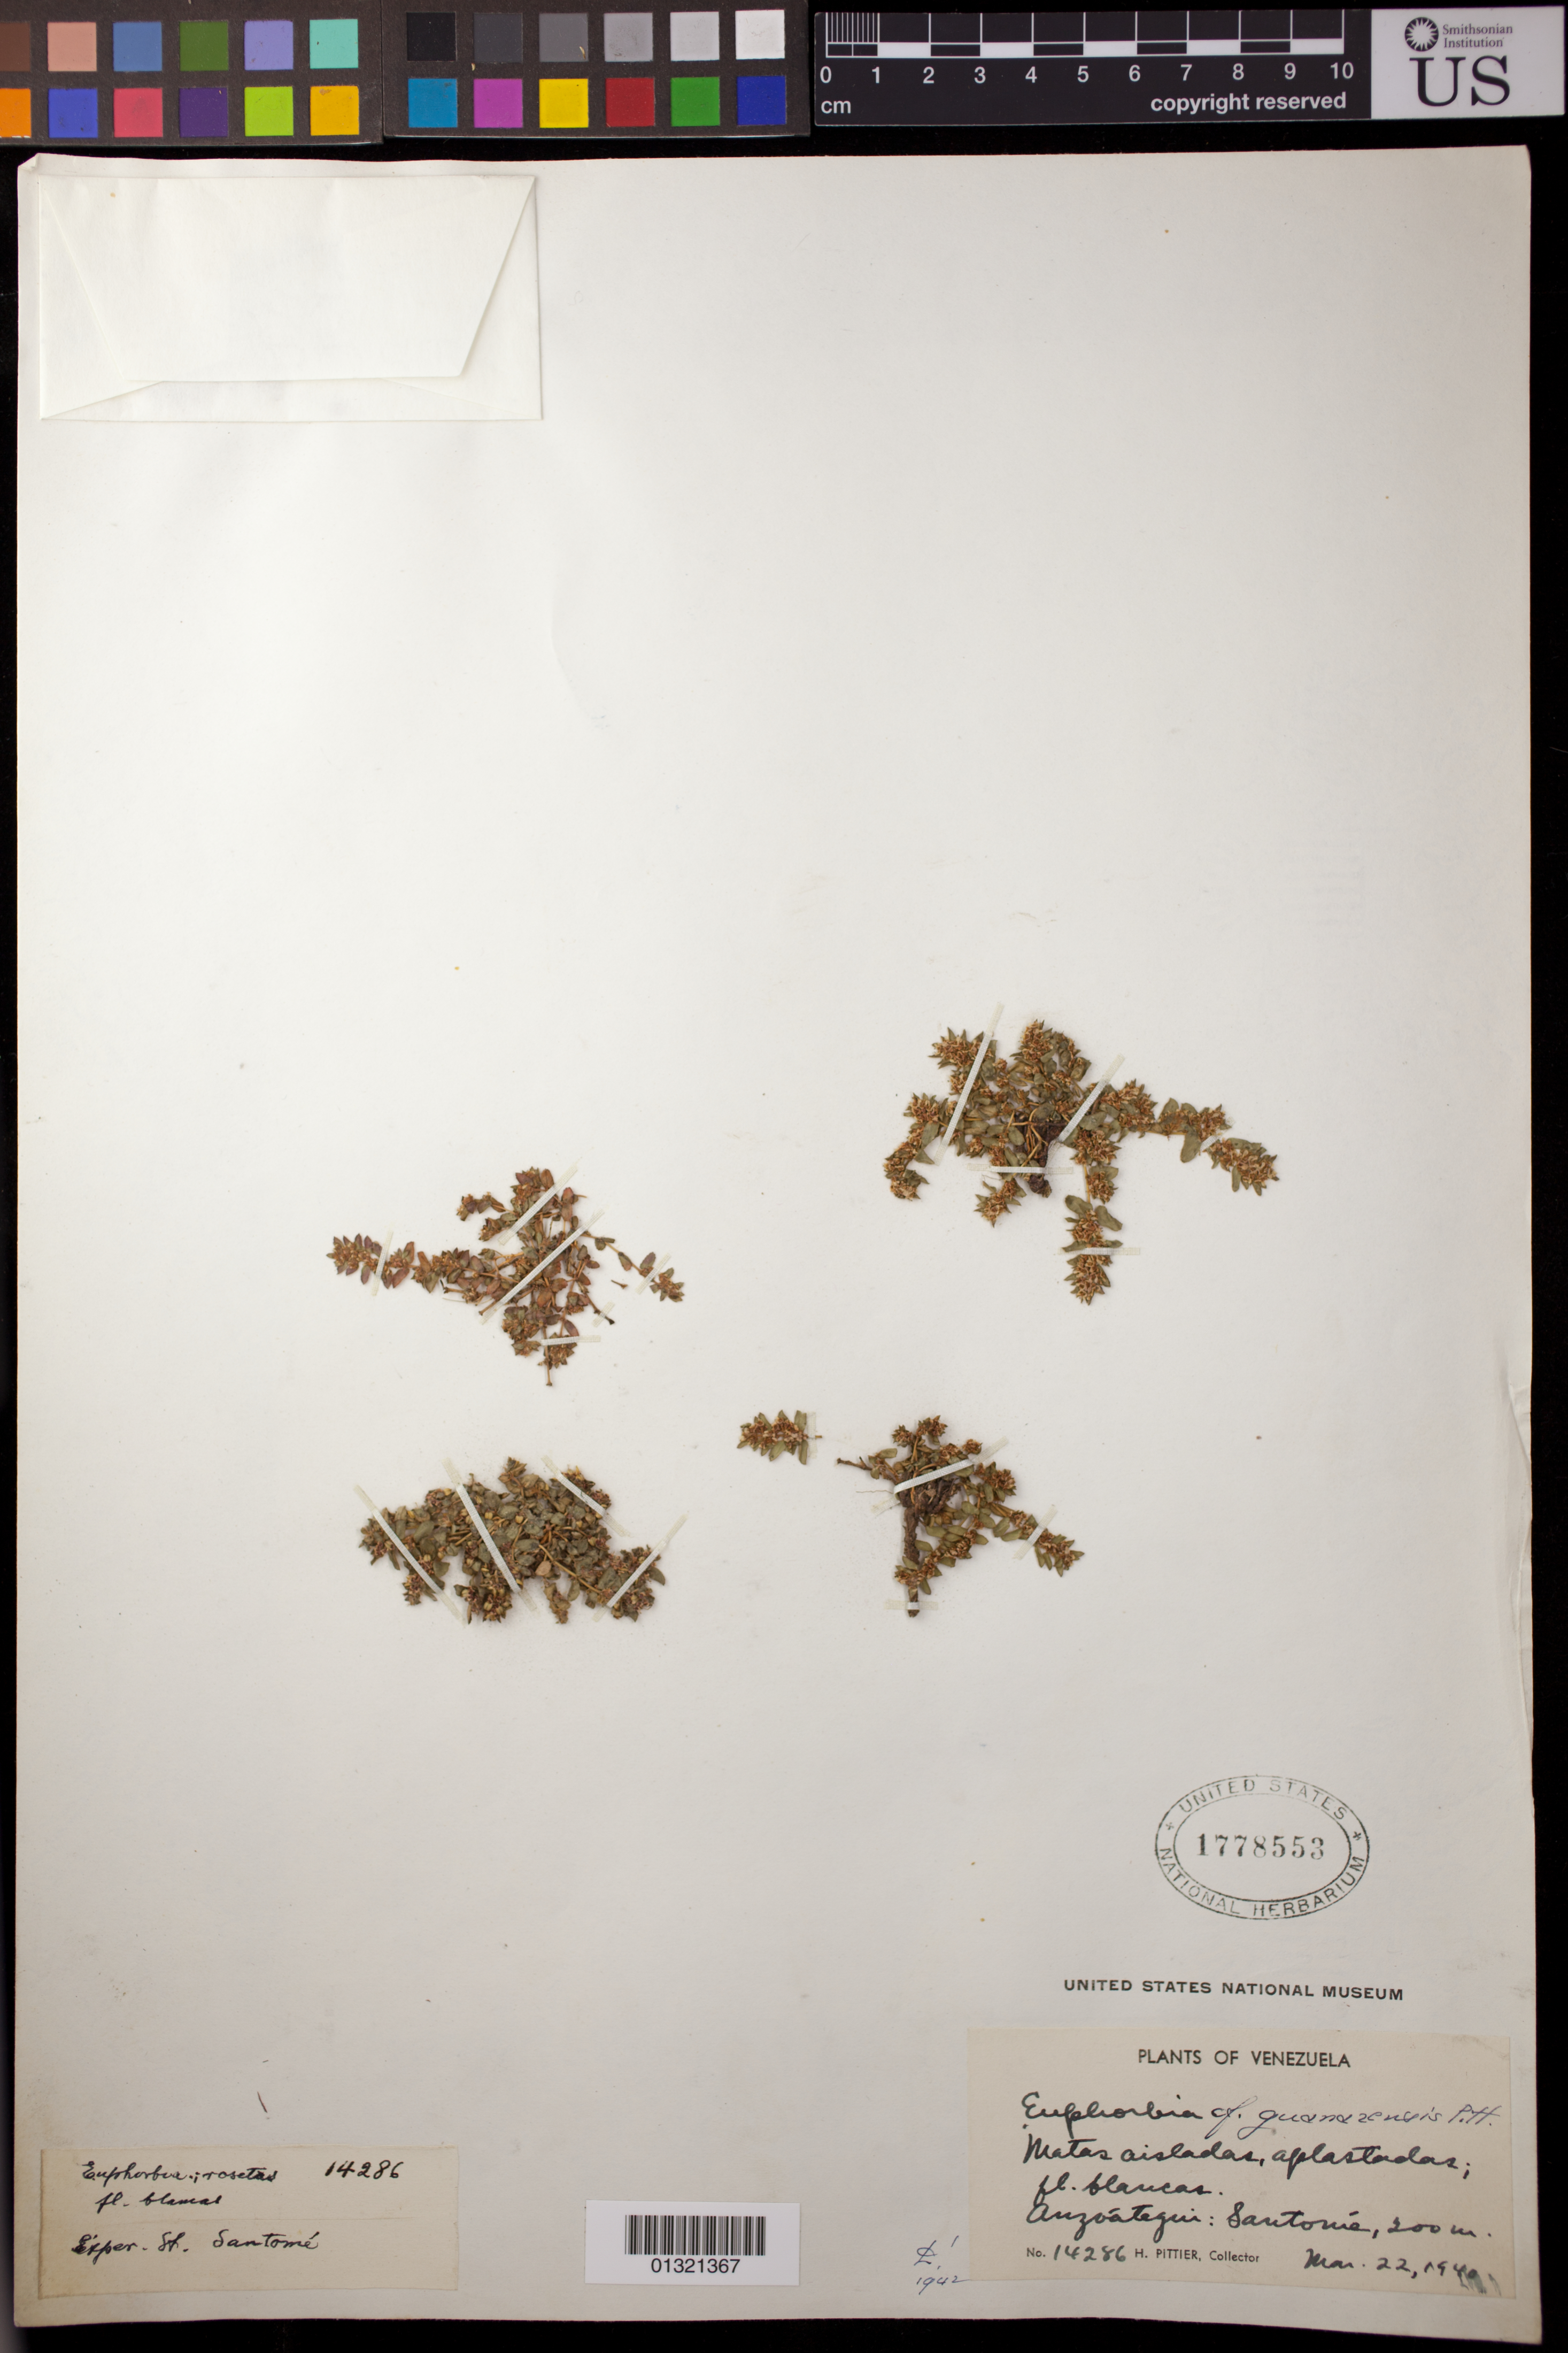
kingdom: Plantae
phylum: Tracheophyta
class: Magnoliopsida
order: Malpighiales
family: Euphorbiaceae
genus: Euphorbia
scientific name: Euphorbia guanarensis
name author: Pittier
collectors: H. F. Pittier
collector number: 14286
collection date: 1940-03-22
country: Venezuela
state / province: Anzoategui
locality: Santomé [San Tomé]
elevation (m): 200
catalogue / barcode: US 1778553